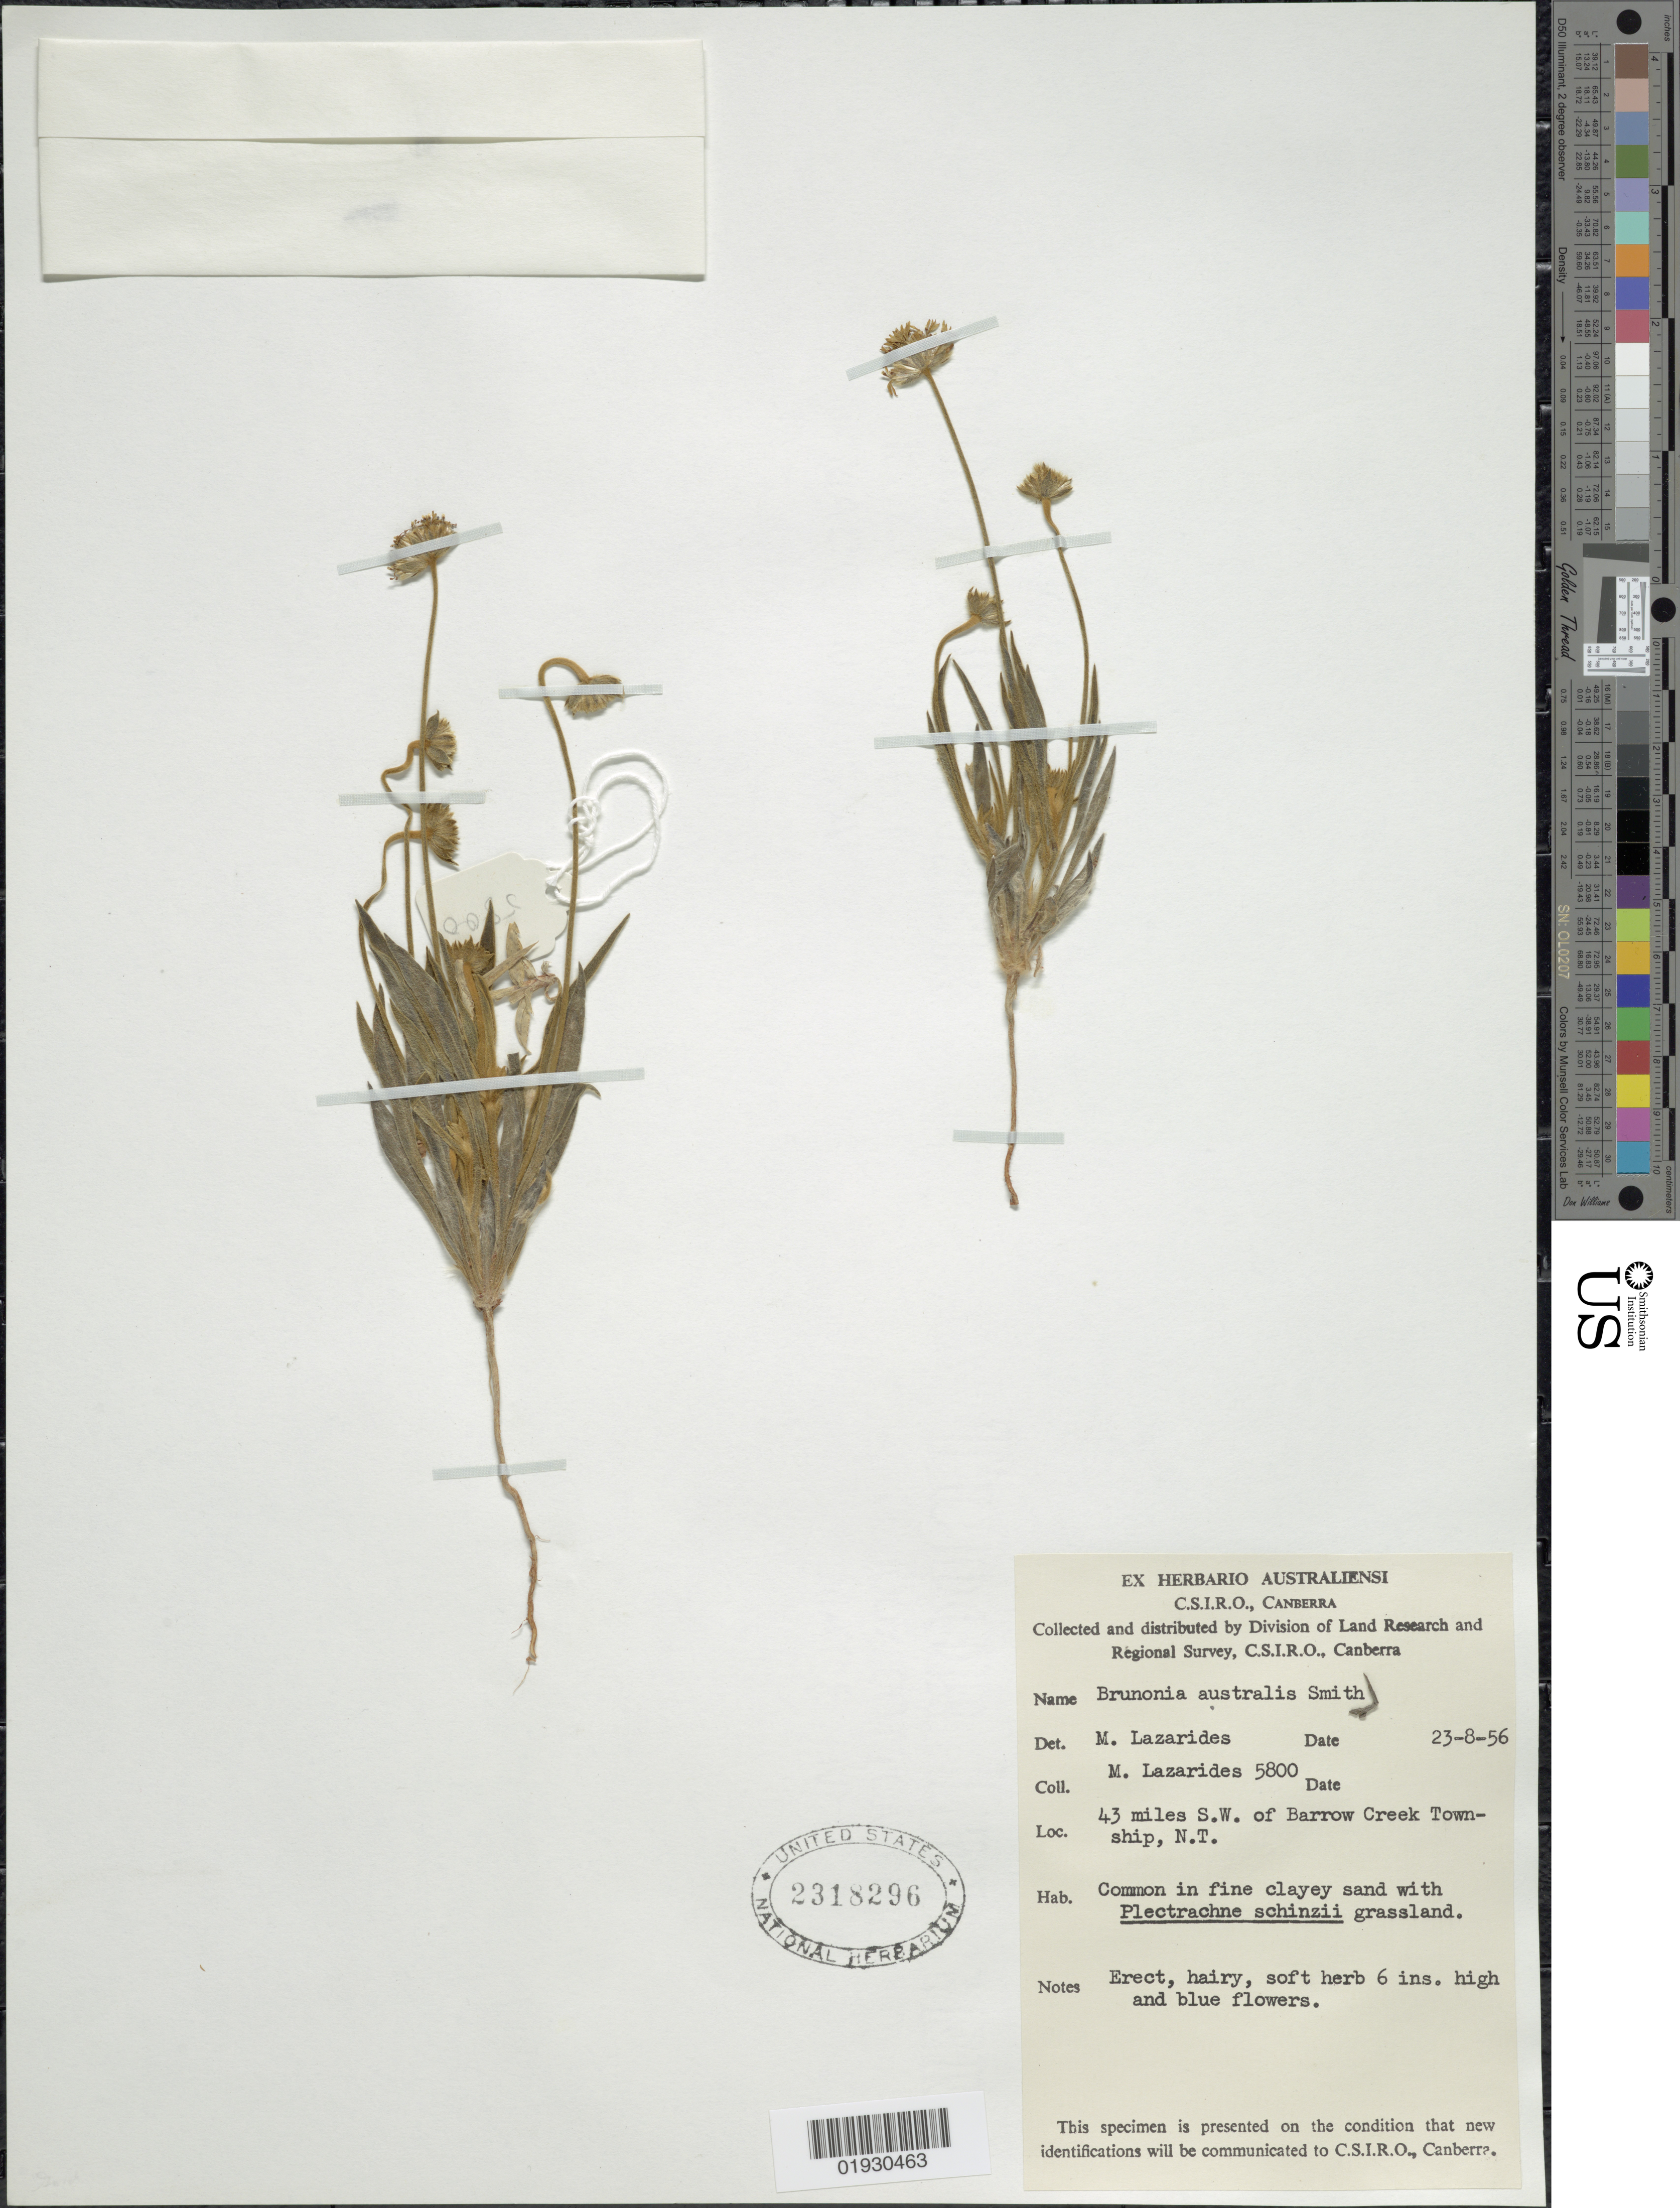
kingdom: Plantae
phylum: Tracheophyta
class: Magnoliopsida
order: Asterales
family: Goodeniaceae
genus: Brunonia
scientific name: Brunonia australis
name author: Sm. ex R. Br.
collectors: M. Lazarides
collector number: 5800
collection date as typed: Transcribed d/m/y: 23/8/56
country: Australia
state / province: Northern Territory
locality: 43 miles S.W. of Barrow Creek Township, N.T.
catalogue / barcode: US 2318296